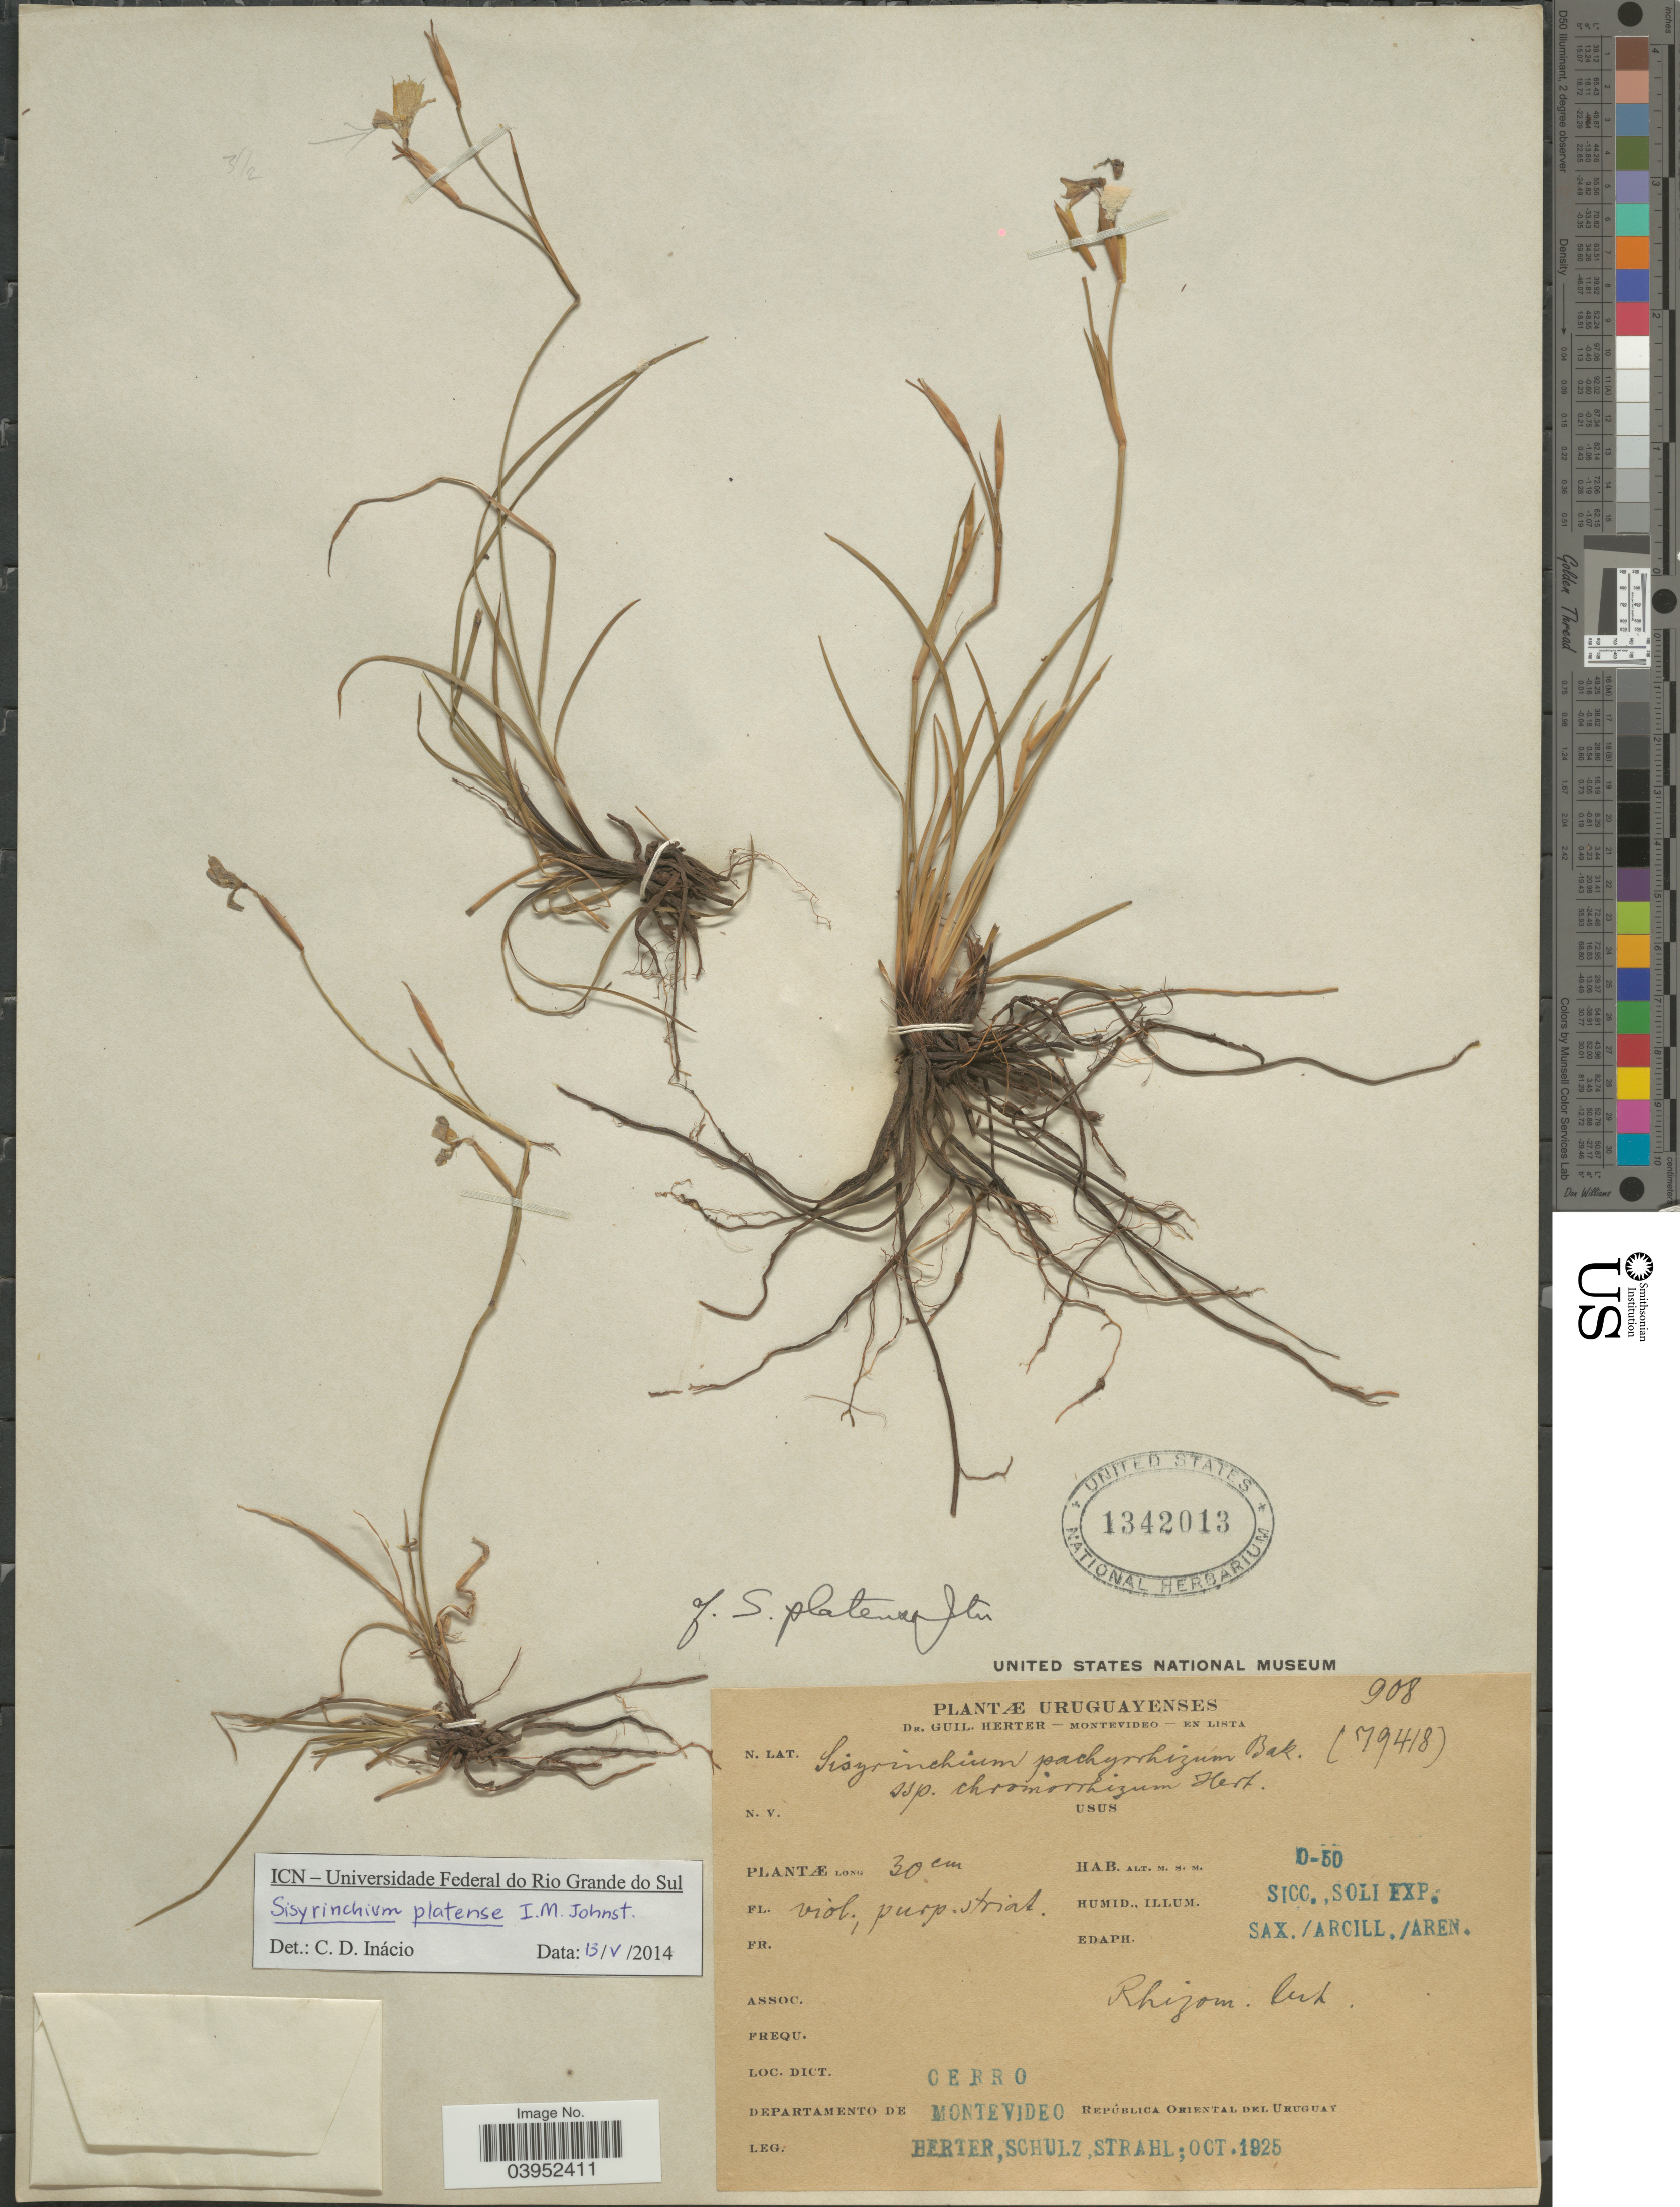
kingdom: Plantae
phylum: Tracheophyta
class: Liliopsida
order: Asparagales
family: Iridaceae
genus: Sisyrinchium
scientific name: Sisyrinchium platense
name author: I.M. Johnst.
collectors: G. Herter, Schulz, -- & -. Strahl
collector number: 908/(79418)?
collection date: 1925-10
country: Uruguay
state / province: Montevideo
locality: Dict. Cerro Departamento de Montevideo. República Oriental del Uruguay.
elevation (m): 10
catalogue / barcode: US 1342013